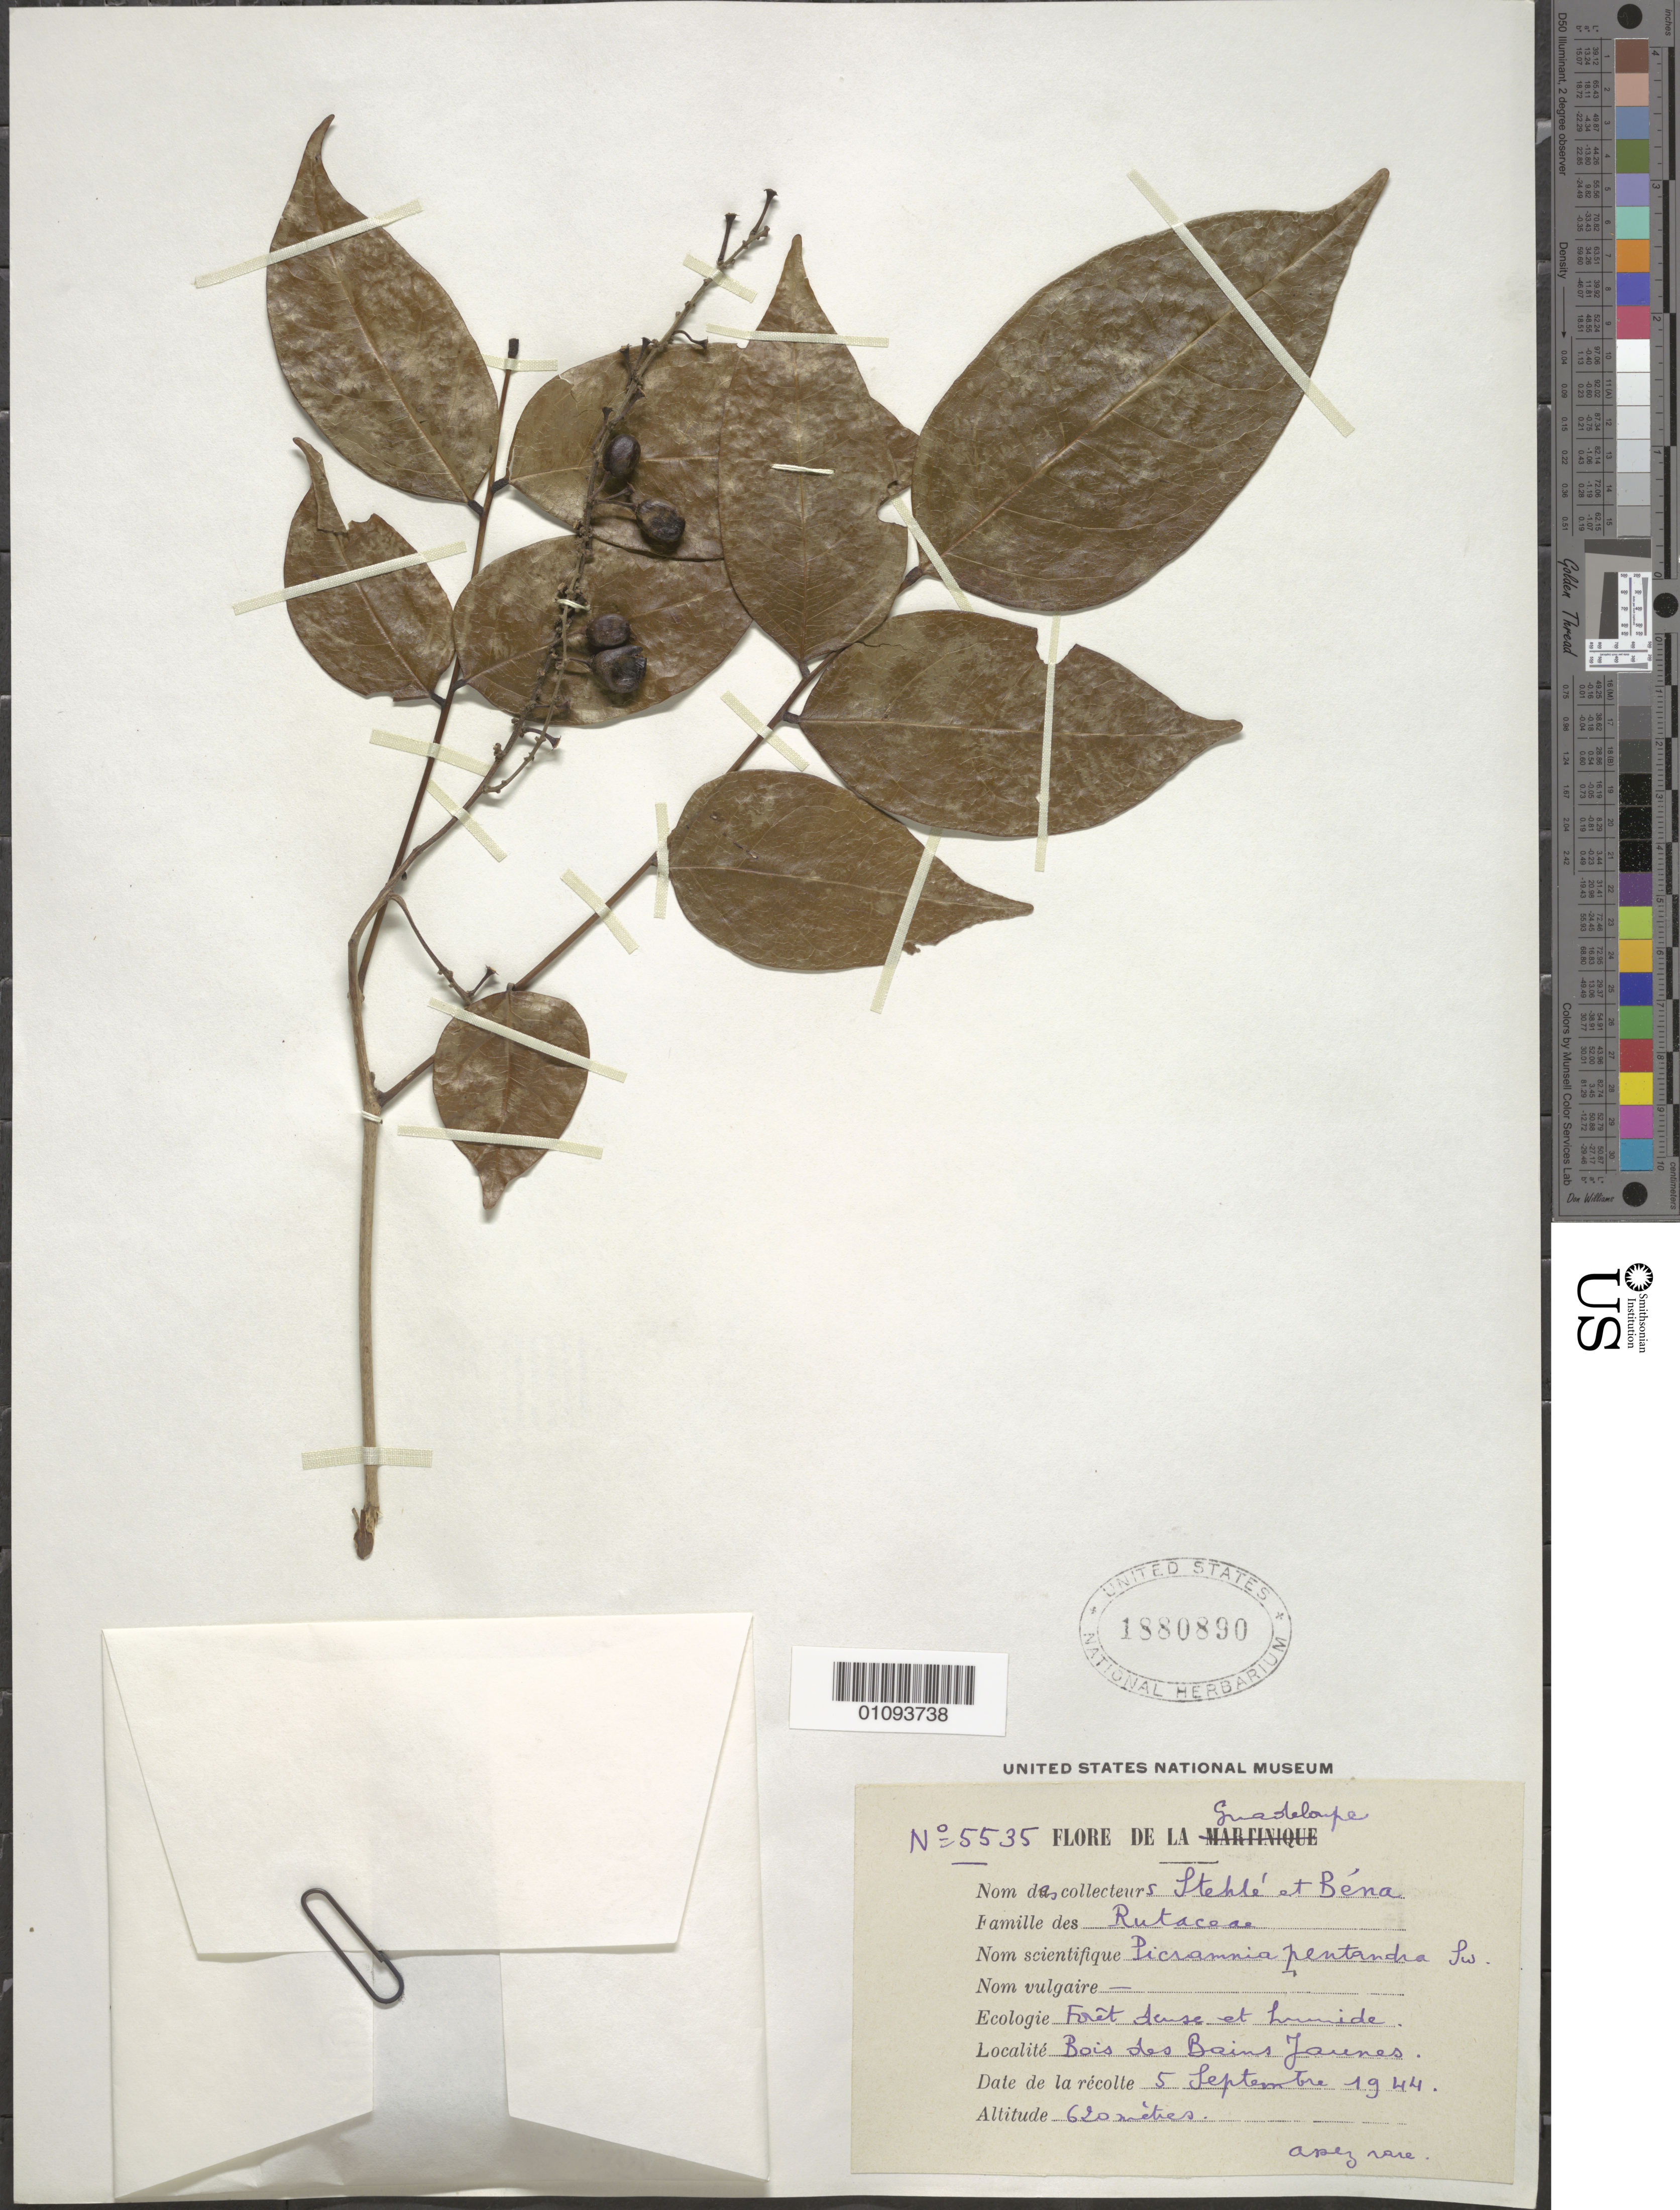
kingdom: Plantae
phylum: Tracheophyta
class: Magnoliopsida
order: Picramniales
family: Picramniaceae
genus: Picramnia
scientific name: Picramnia pentandra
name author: Sw.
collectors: H. Stehlé & R. Béna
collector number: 5535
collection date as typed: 05 Sep 1944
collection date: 1944-09-05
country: Guadeloupe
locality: Bois des Banes Jaienes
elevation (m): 620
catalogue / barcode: US 1880890